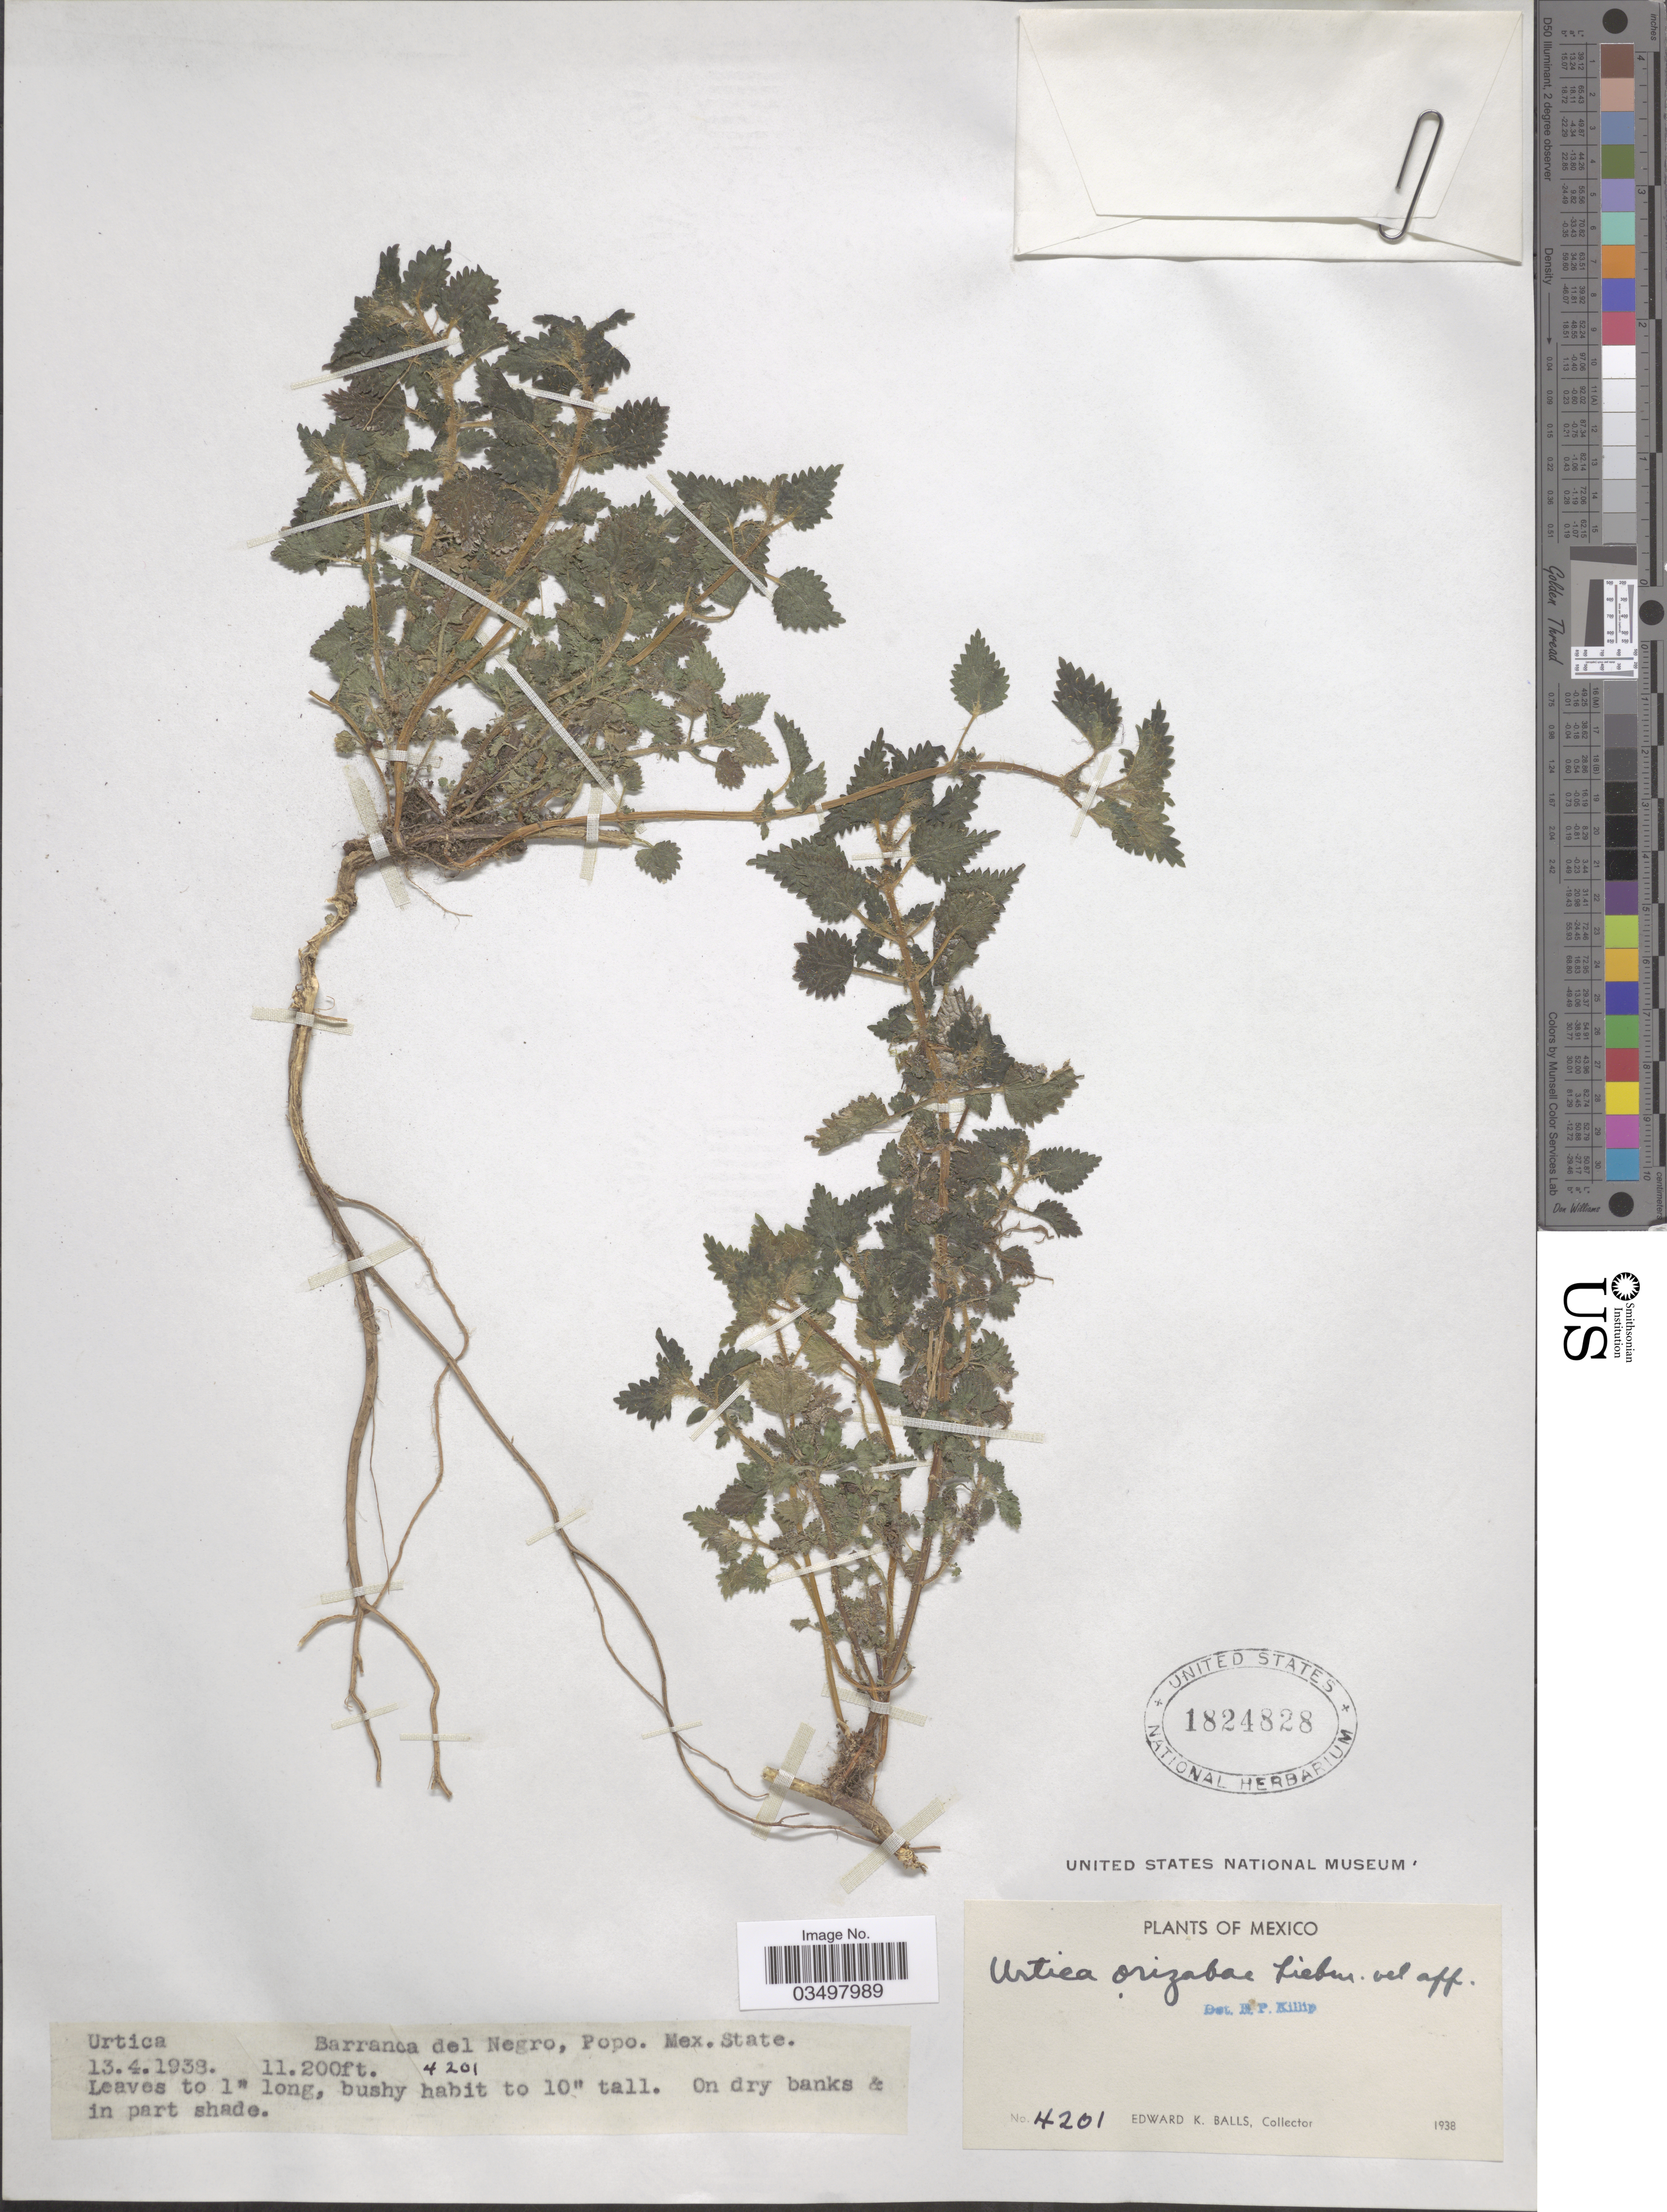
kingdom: Plantae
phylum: Tracheophyta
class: Magnoliopsida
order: Rosales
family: Urticaceae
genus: Urtica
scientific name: Urtica orizabae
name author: Liebm.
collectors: E. K. Balls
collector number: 4201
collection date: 1938-04-13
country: Mexico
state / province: México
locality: Barranca del Negro. Popo.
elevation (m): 3414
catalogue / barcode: US 1824828